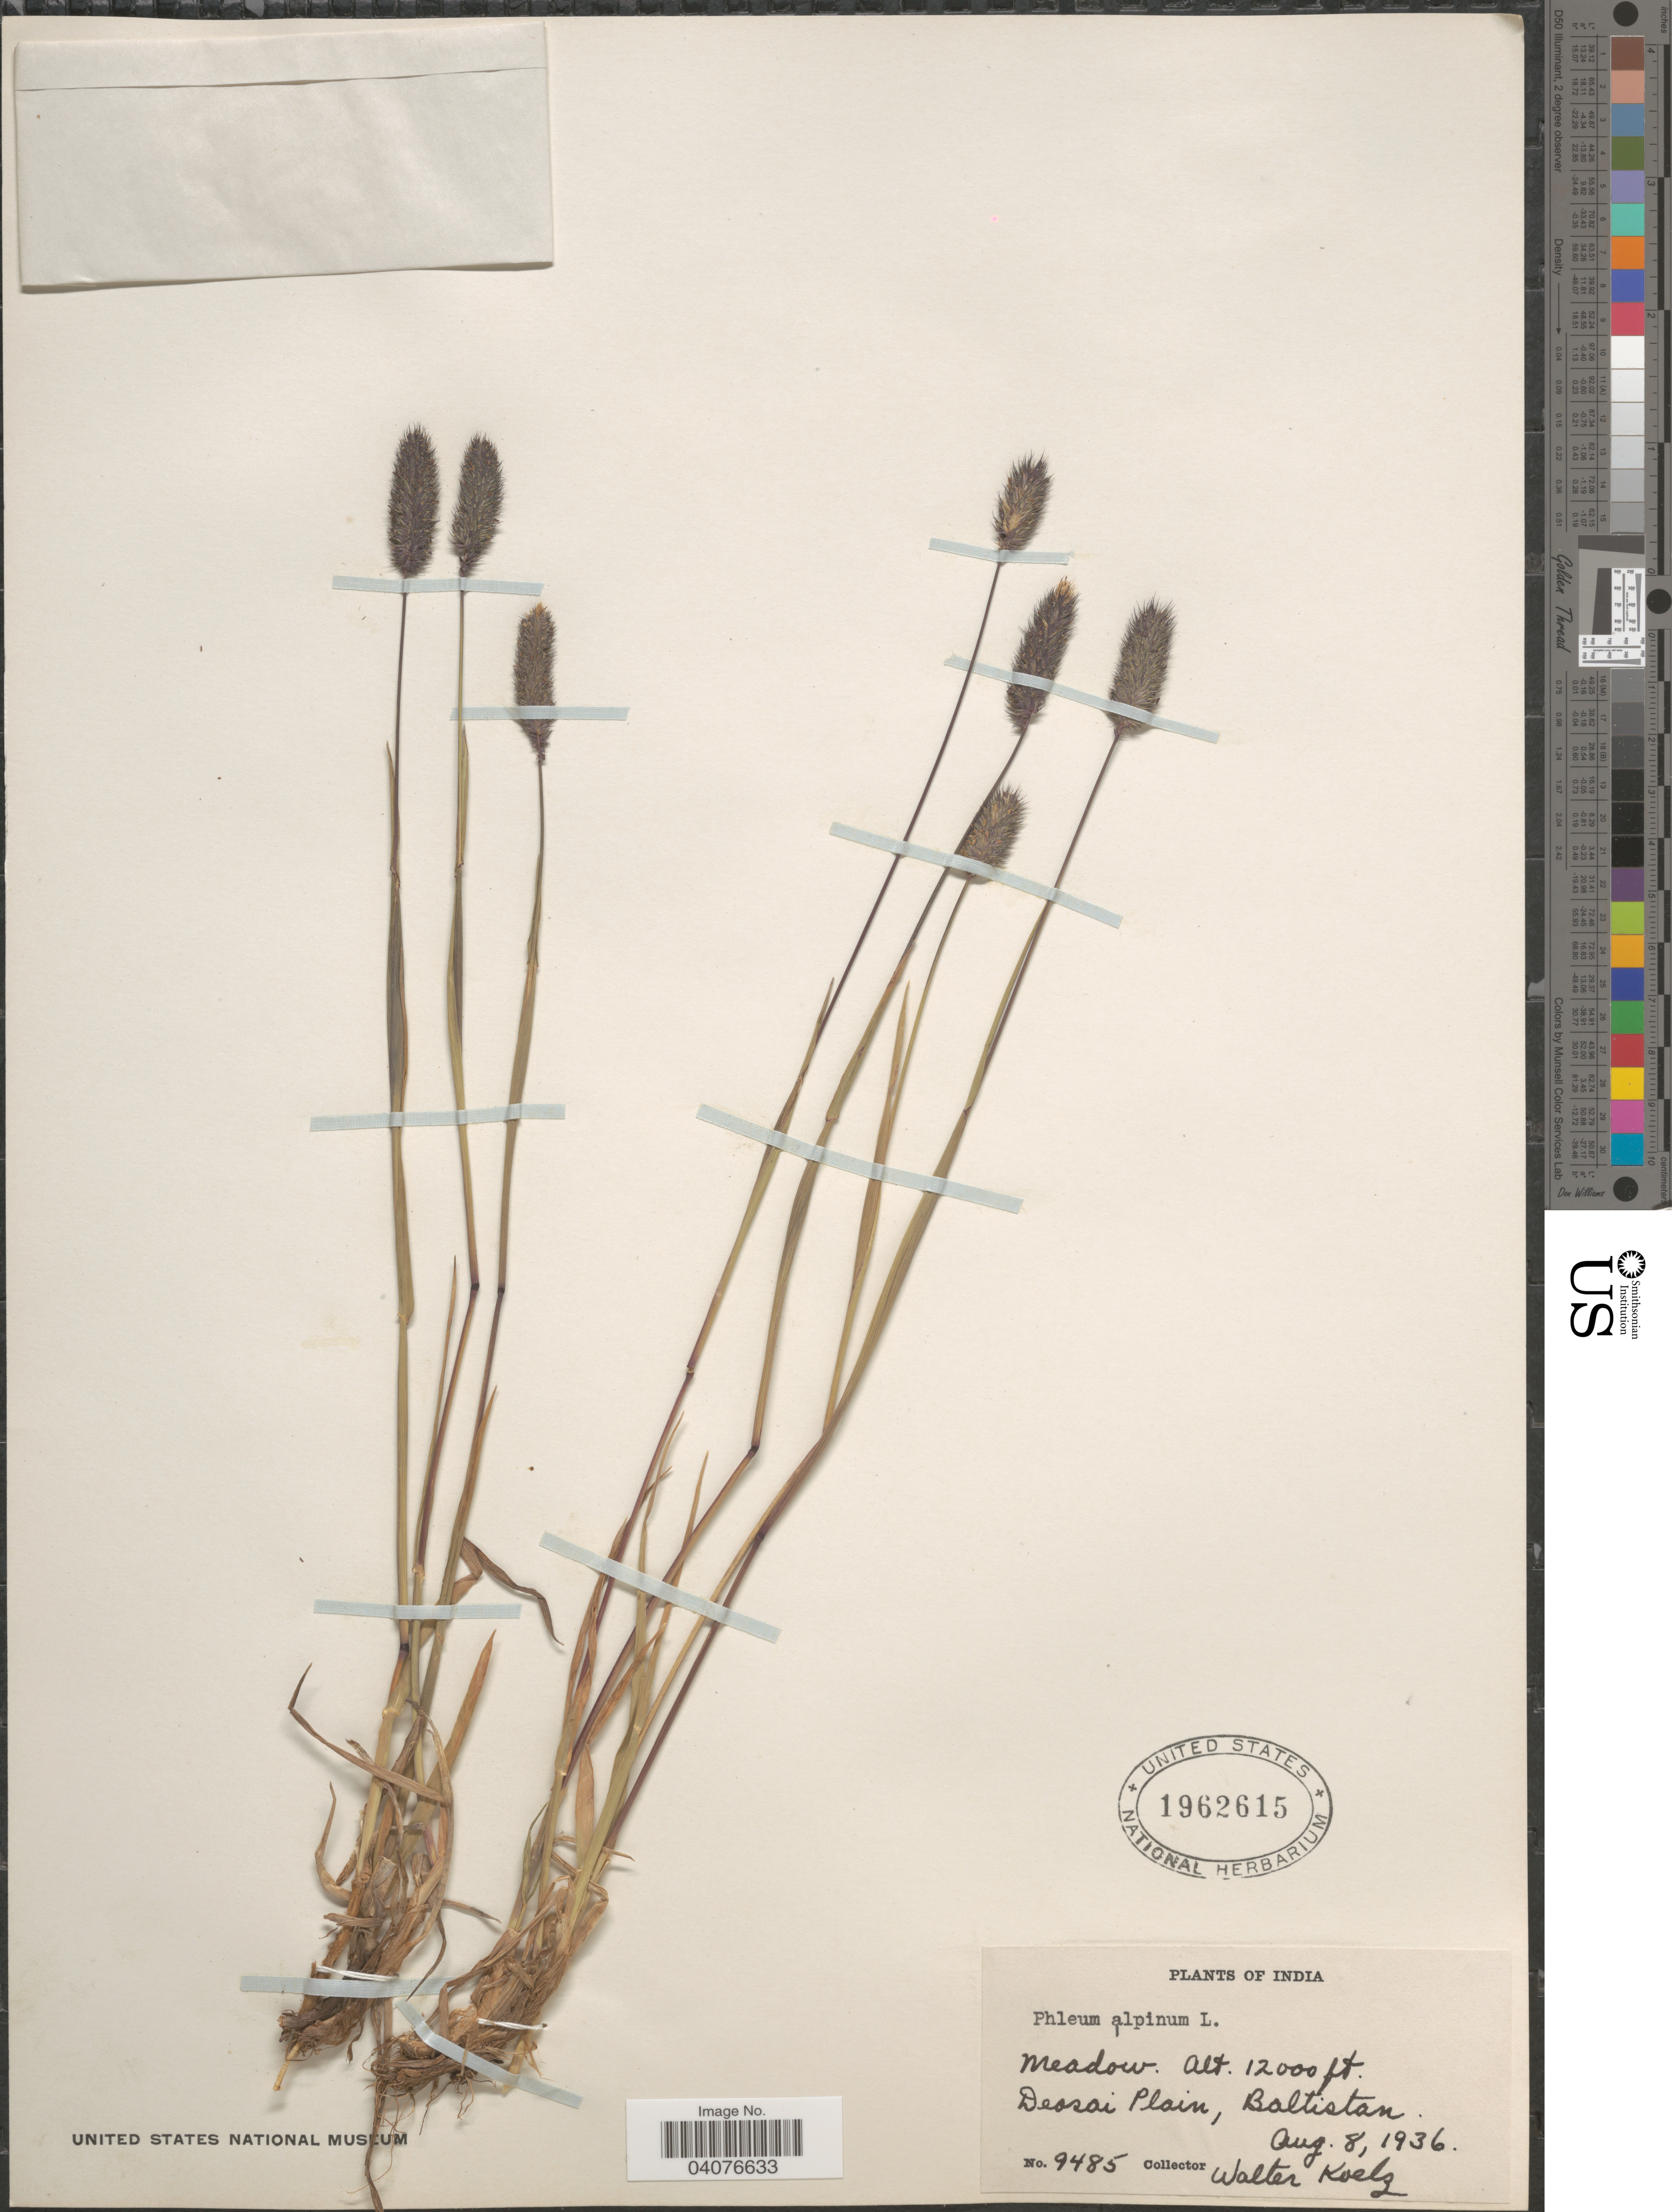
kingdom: Plantae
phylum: Tracheophyta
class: Liliopsida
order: Poales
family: Poaceae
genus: Phleum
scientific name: Phleum alpinum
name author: L.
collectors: W. N. Koelz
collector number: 9485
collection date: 1936-08-08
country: Pakistan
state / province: Gilgit-Baltistan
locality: India. Meadow. Deosai Plain, Baltistan.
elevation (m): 3658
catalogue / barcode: US 1962615